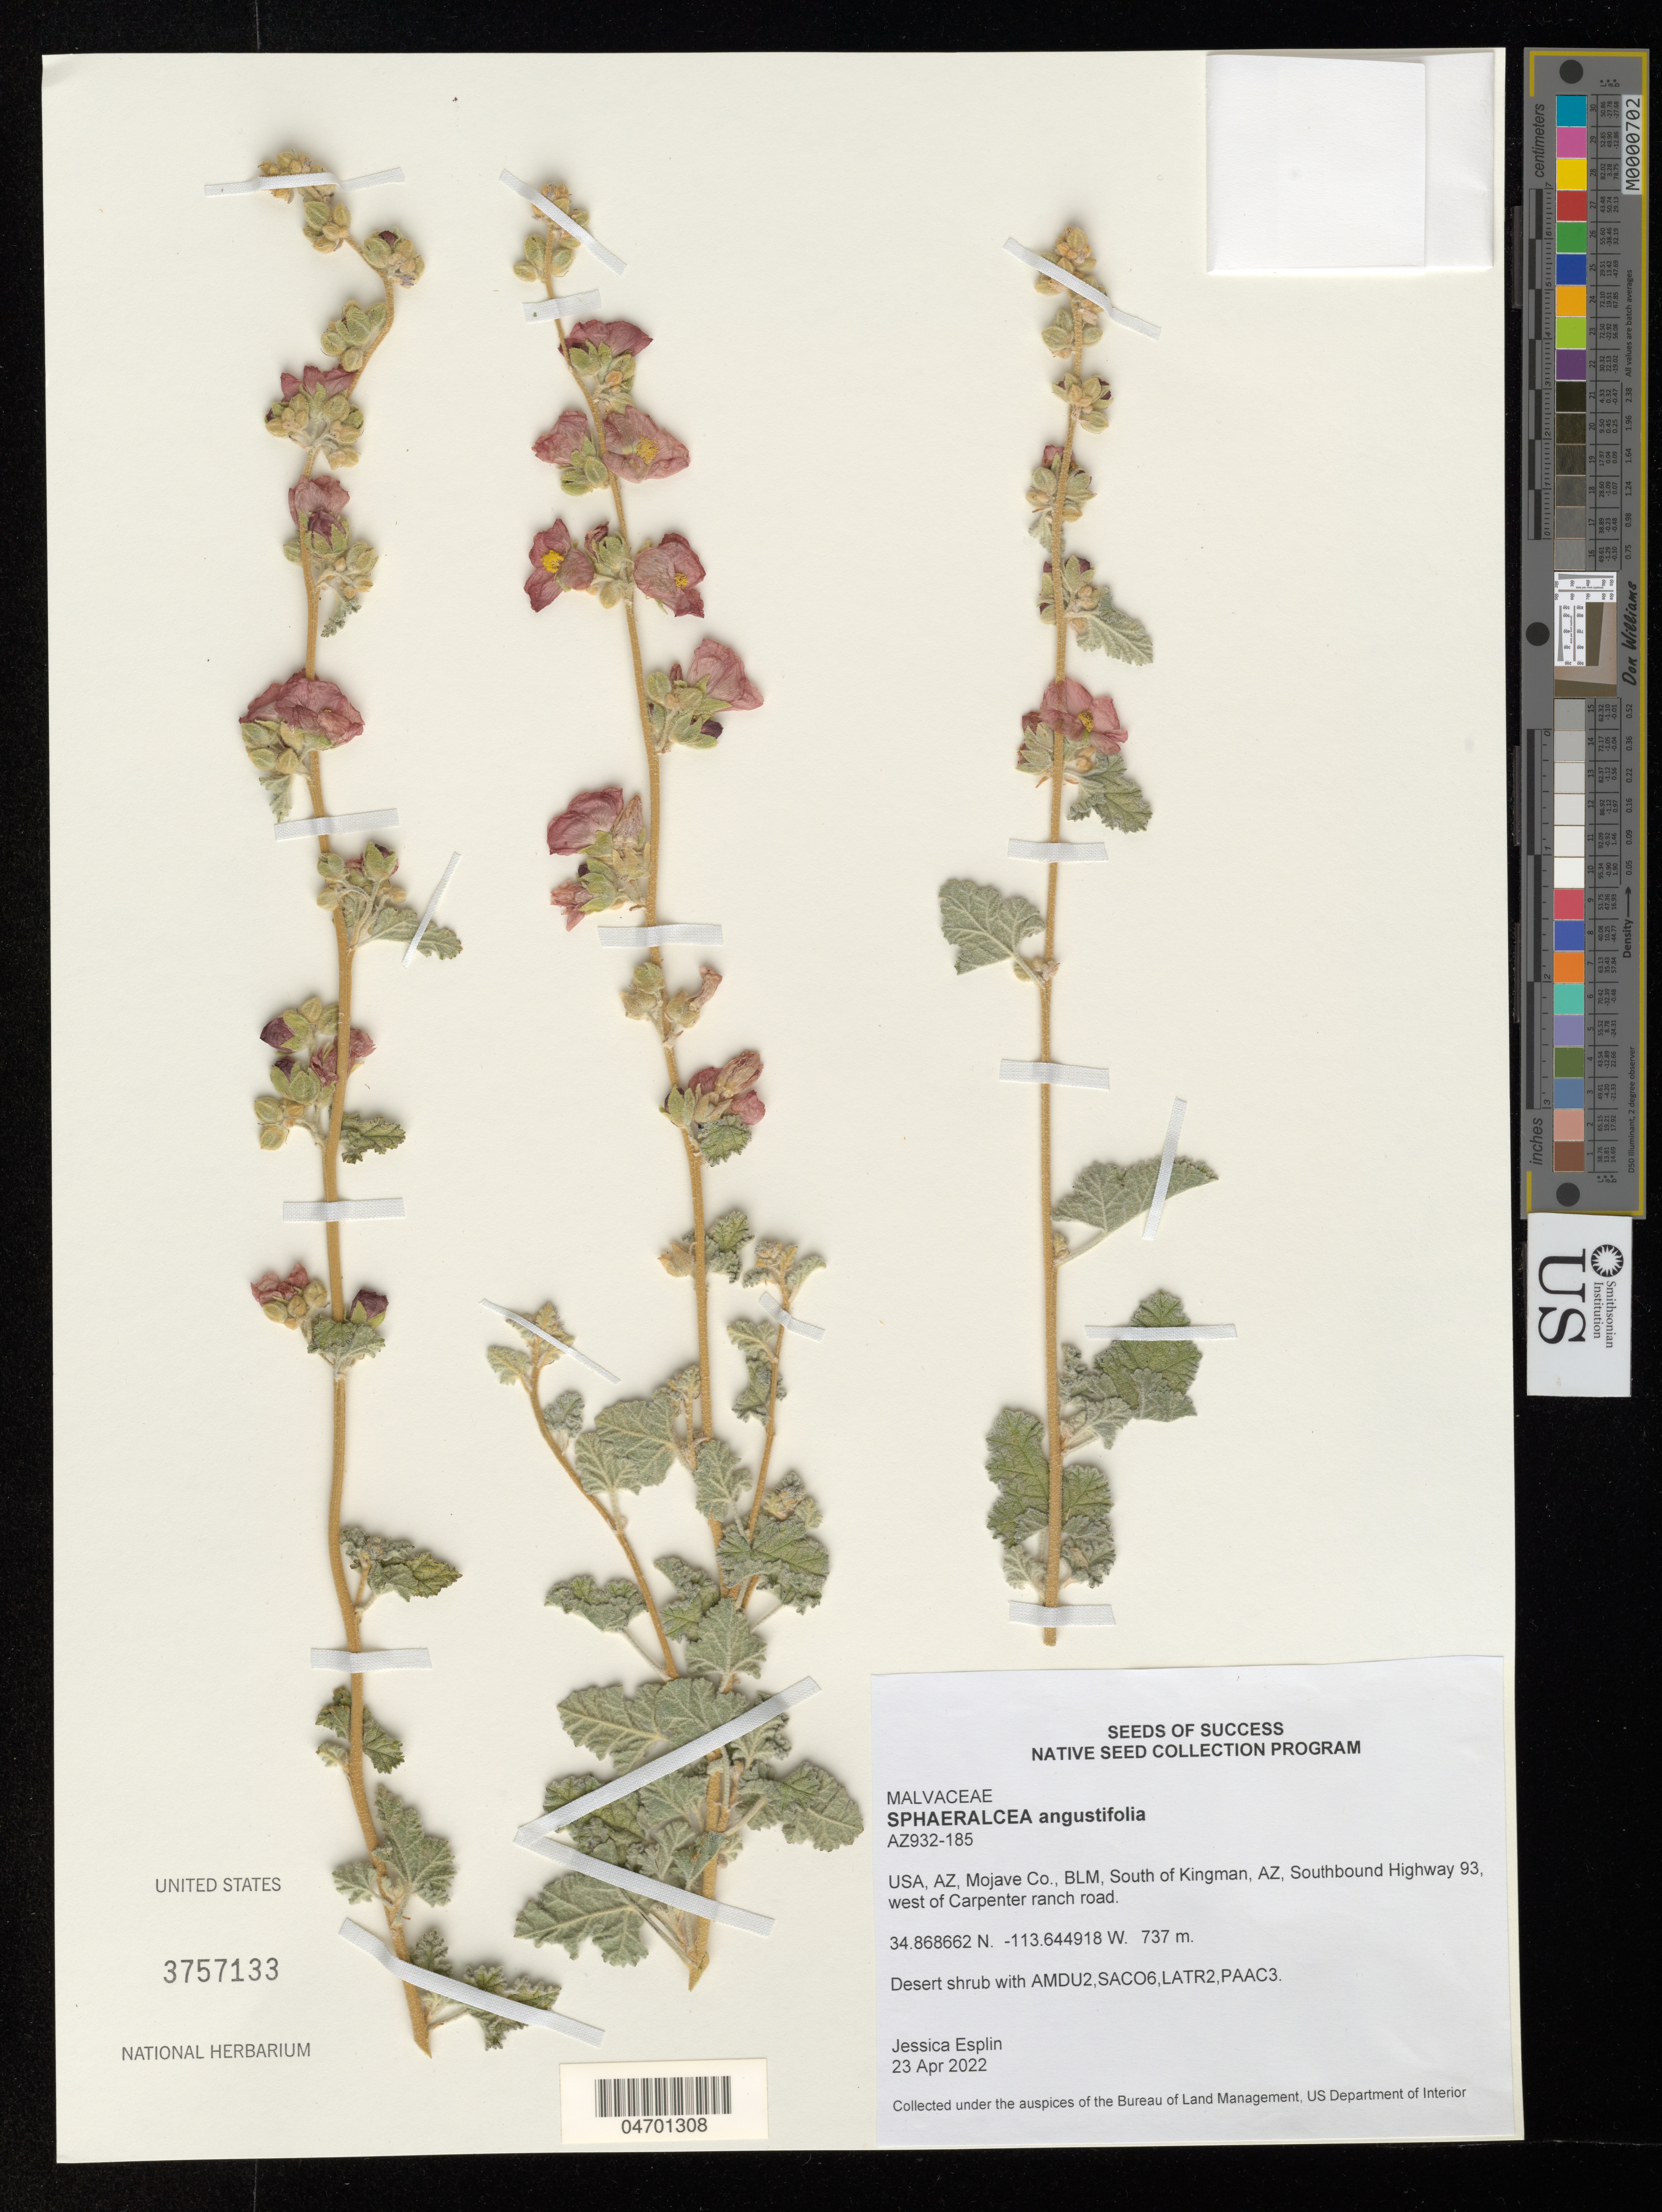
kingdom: Plantae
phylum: Tracheophyta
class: Magnoliopsida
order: Malvales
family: Malvaceae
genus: Sphaeralcea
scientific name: Sphaeralcea angustifolia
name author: (Cav.) G. Don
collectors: A. Ron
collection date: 2022-04-23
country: United States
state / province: Arizona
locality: AZ, Mojave Co., BLM, South of Kingman, Southbound Highway 93, west of Carpenter ranch road.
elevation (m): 737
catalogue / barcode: US 3757133